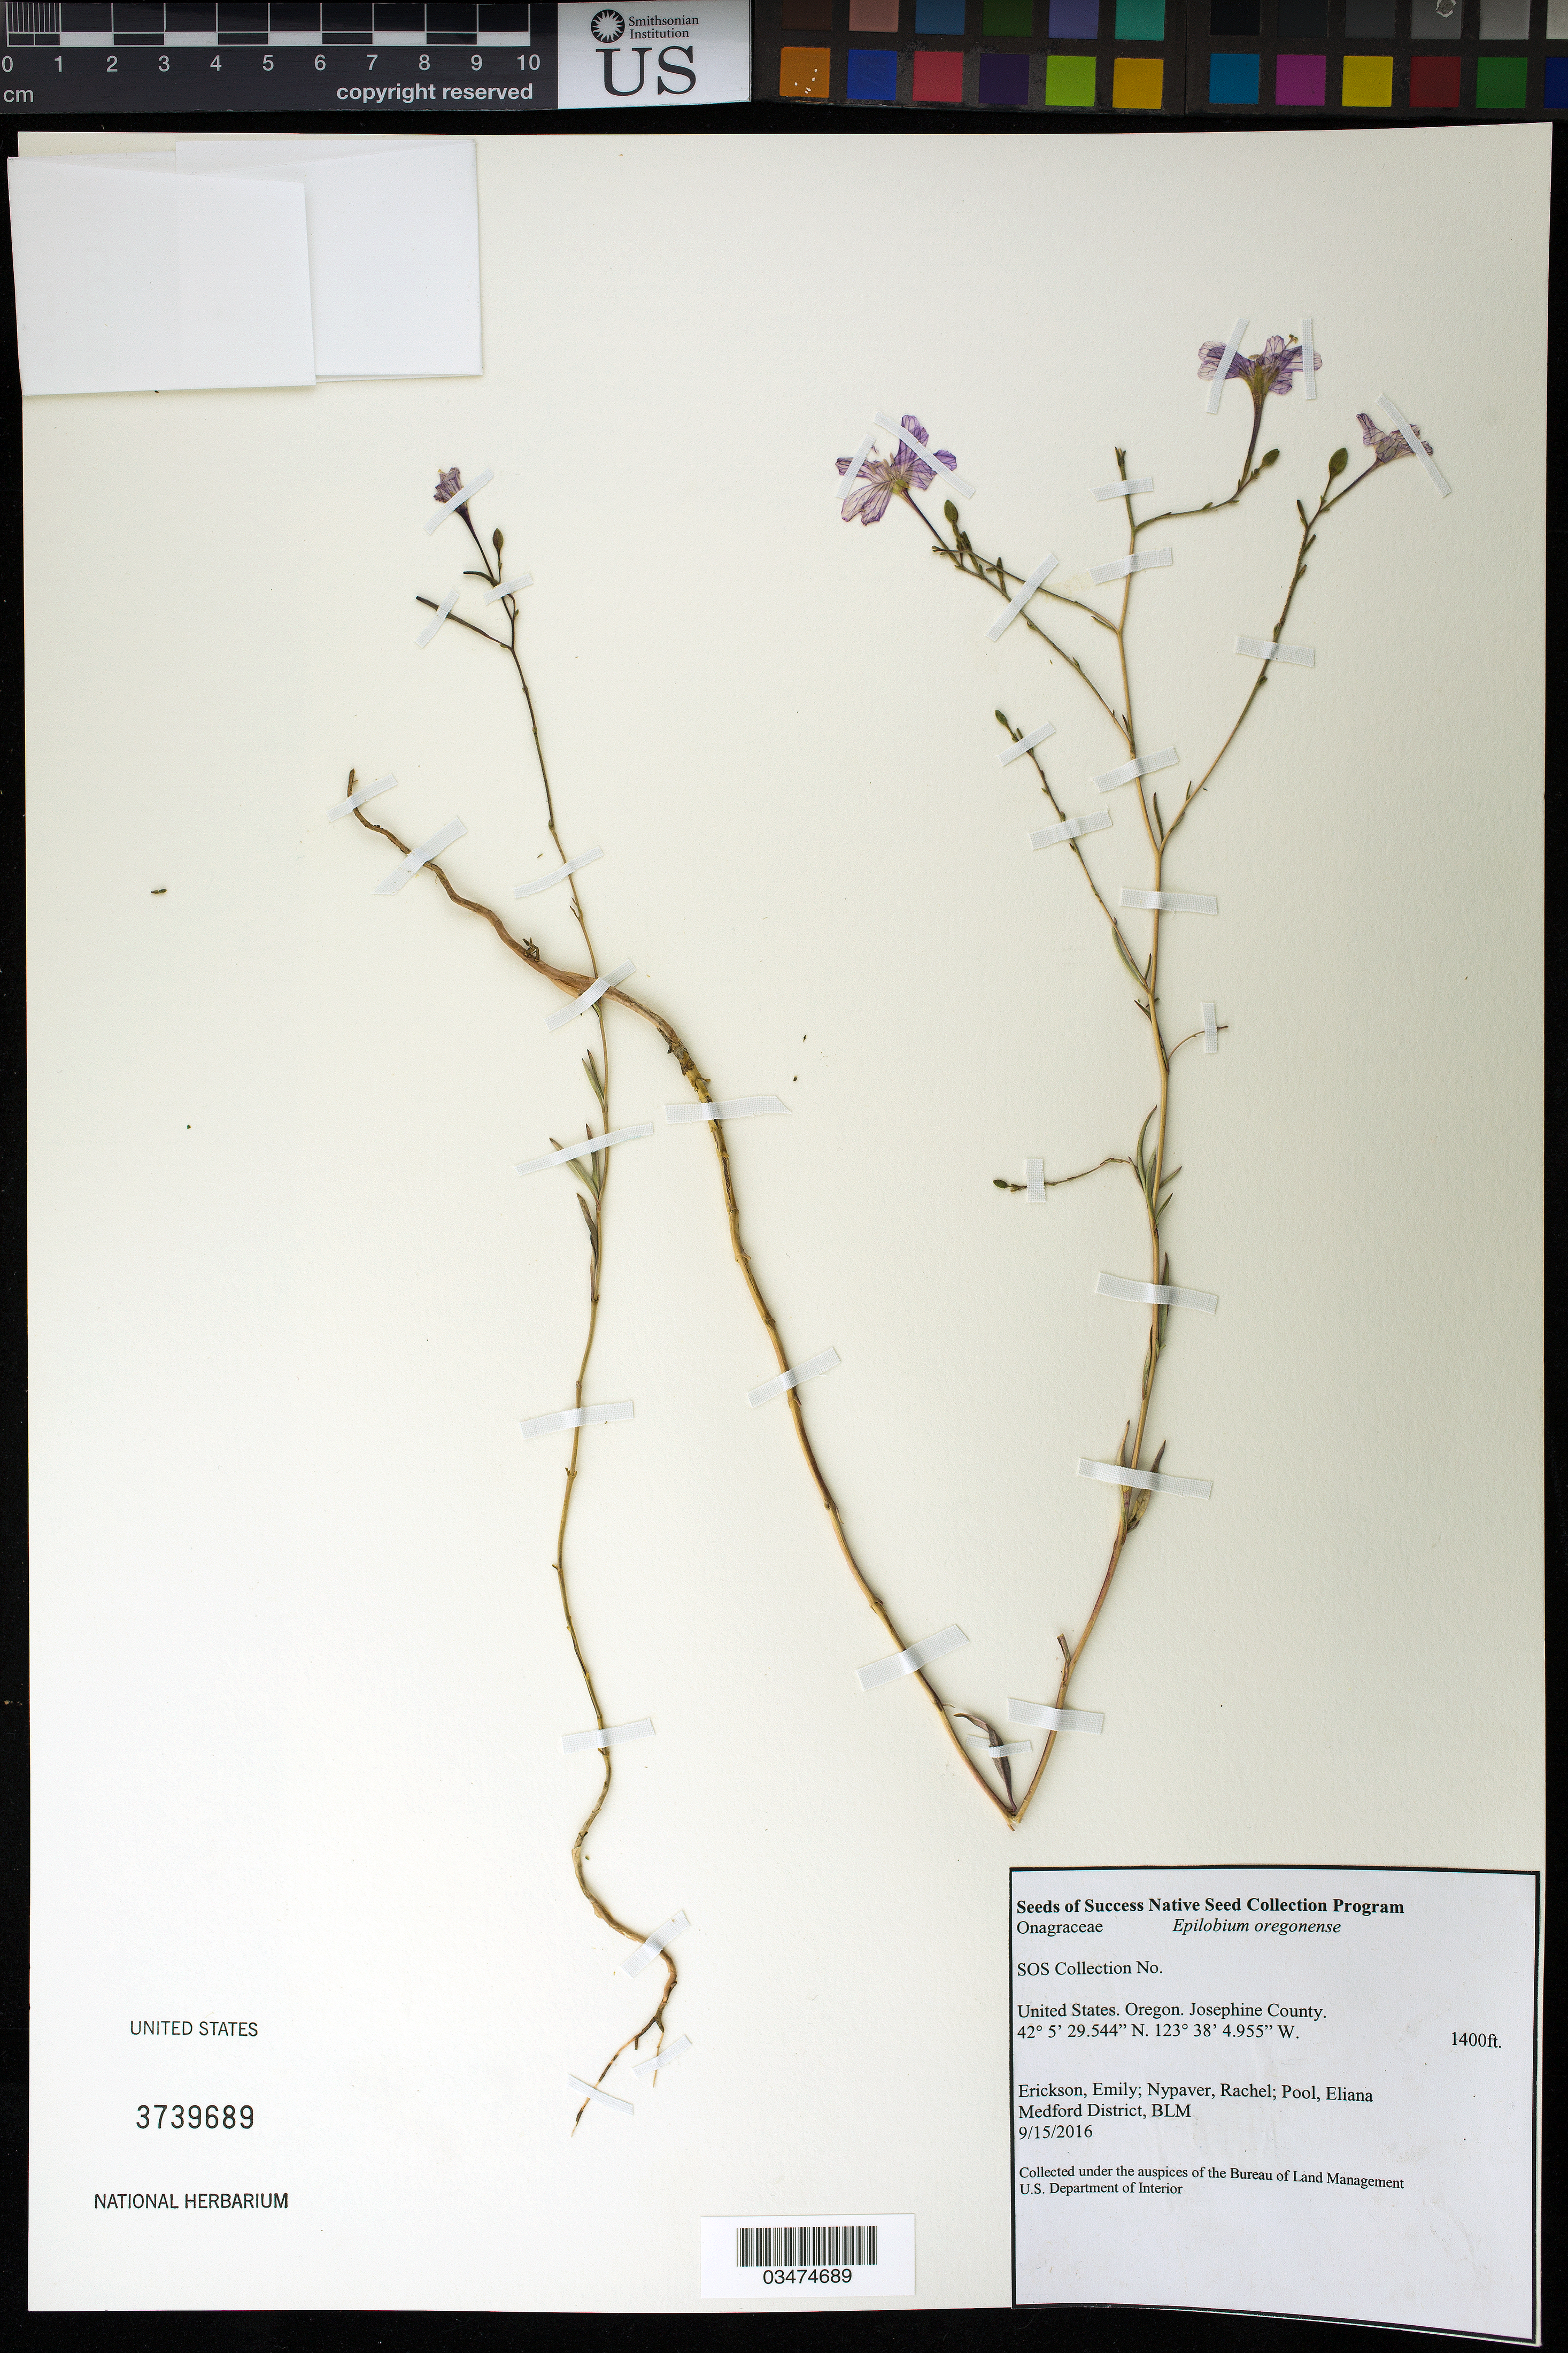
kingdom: Plantae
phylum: Tracheophyta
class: Magnoliopsida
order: Myrtales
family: Onagraceae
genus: Epilobium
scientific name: Epilobium oregonense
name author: Hausskn.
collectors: E. Erickson, R. Nypaver & E. Pool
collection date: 2016-09-15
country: United States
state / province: Oregon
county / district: Josephine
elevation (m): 427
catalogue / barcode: US 3739689